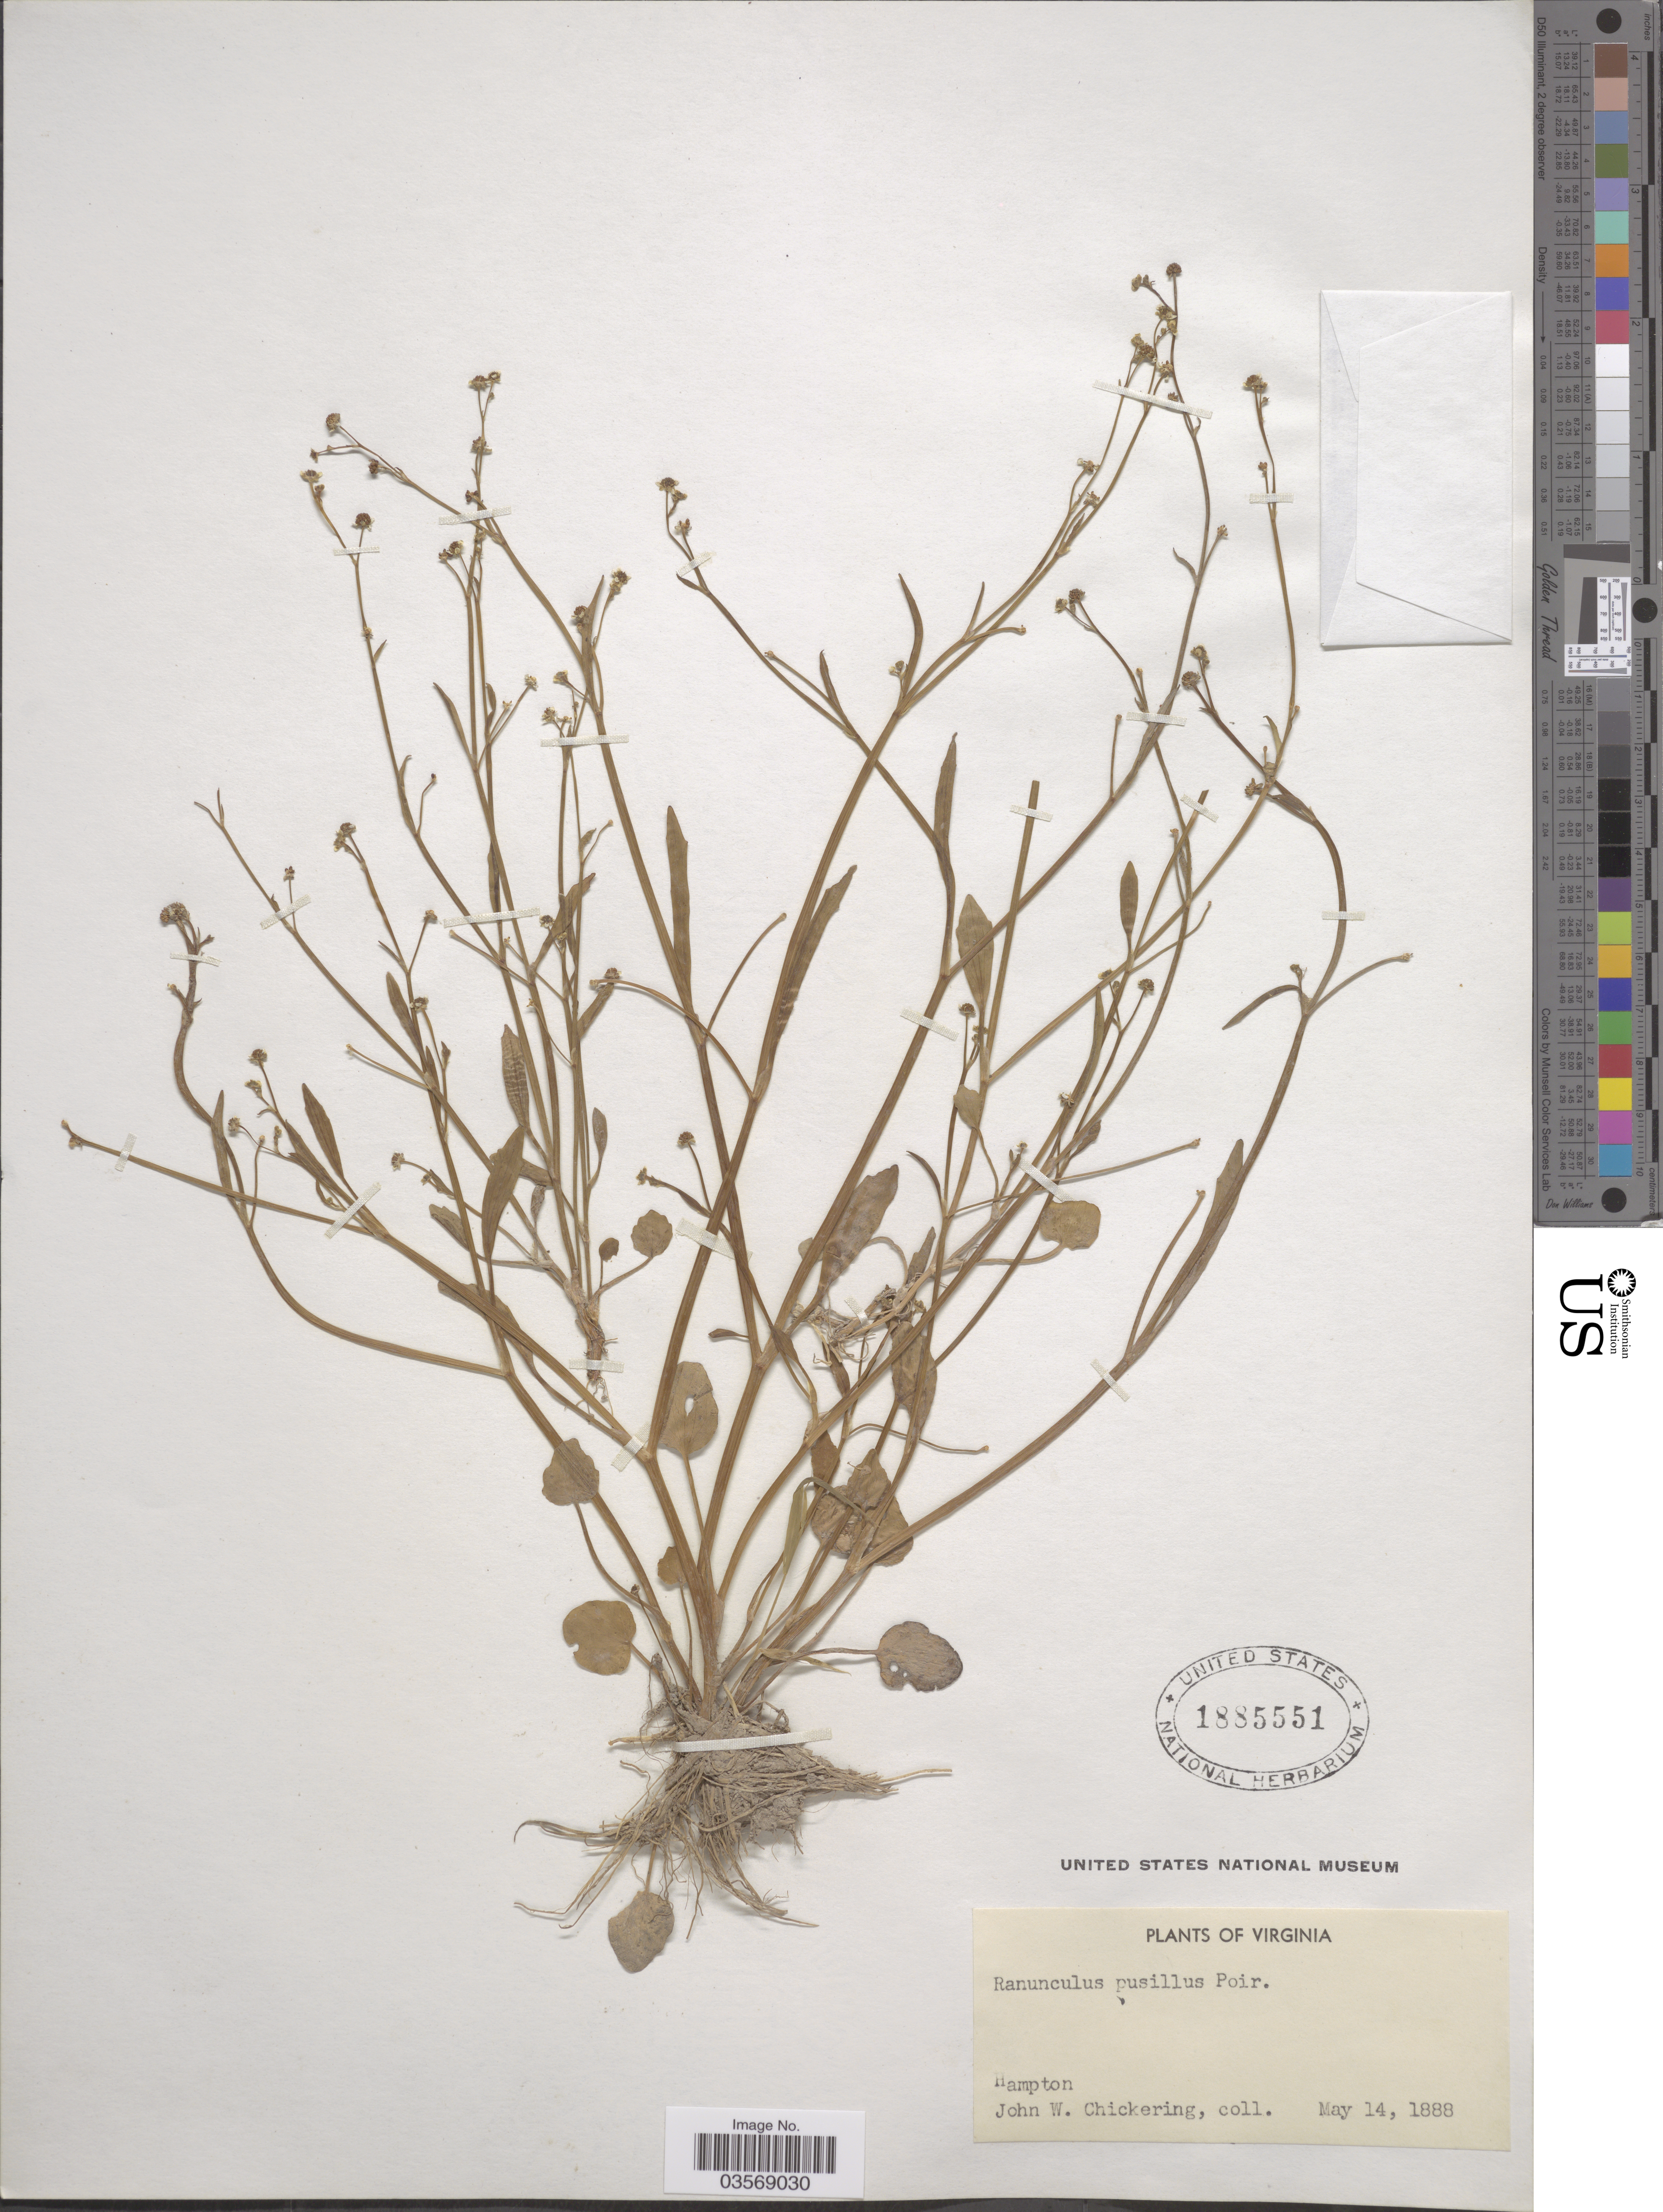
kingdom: Plantae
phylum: Tracheophyta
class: Magnoliopsida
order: Ranunculales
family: Ranunculaceae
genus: Ranunculus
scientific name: Ranunculus pusillus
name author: Poir.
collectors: J. Chickering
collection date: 1888-05-14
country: United States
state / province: Virginia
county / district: City of Hampton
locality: Hampton.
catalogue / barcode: US 1885551